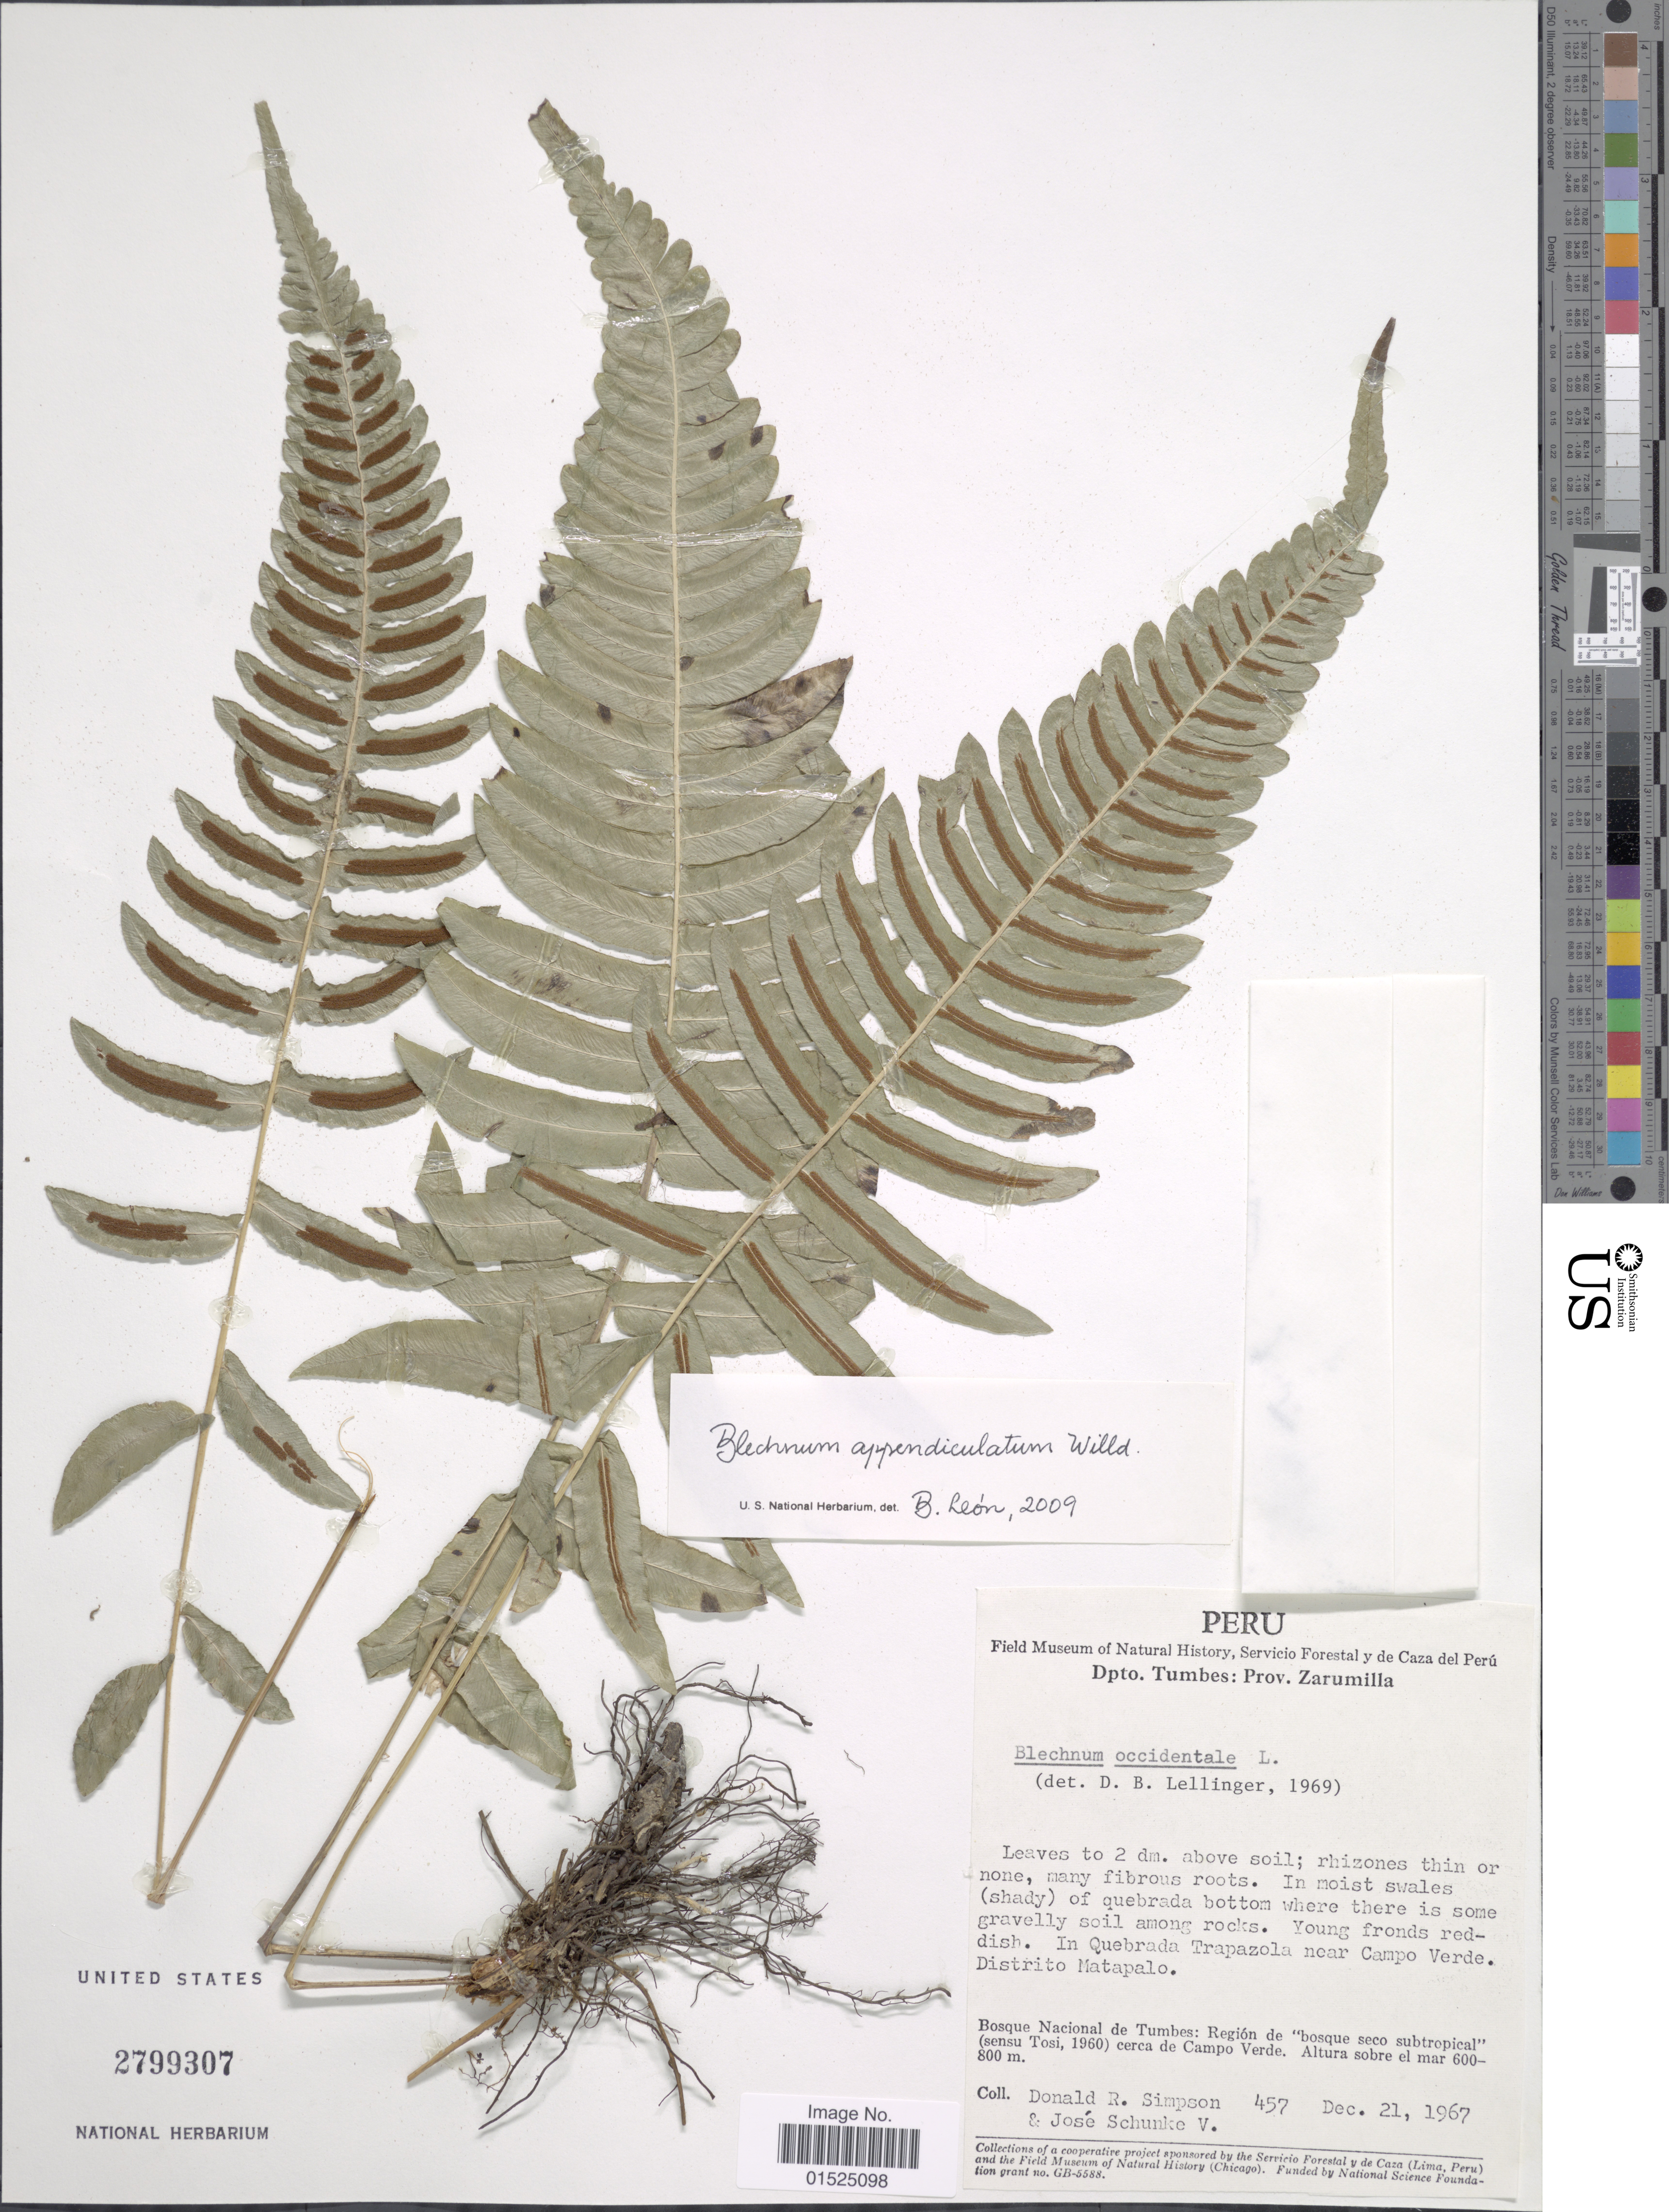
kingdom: Plantae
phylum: Tracheophyta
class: Polypodiopsida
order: Polypodiales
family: Blechnaceae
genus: Blechnum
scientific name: Blechnum appendiculatum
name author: Willd.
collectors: D. R. Simpson & J. Schunke Vigo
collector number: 457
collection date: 1967-12-21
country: Peru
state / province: Tumbes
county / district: Zarumilla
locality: Zarumilla, Quebrada Trapazola near Campo Verde. Distrito Matapalo. Bosque Nacional de Tumbes: Region de "bosque seco subtropical" (sensu Tosi, 1960) cerca de Campo Verde.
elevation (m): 600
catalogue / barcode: US 2799307